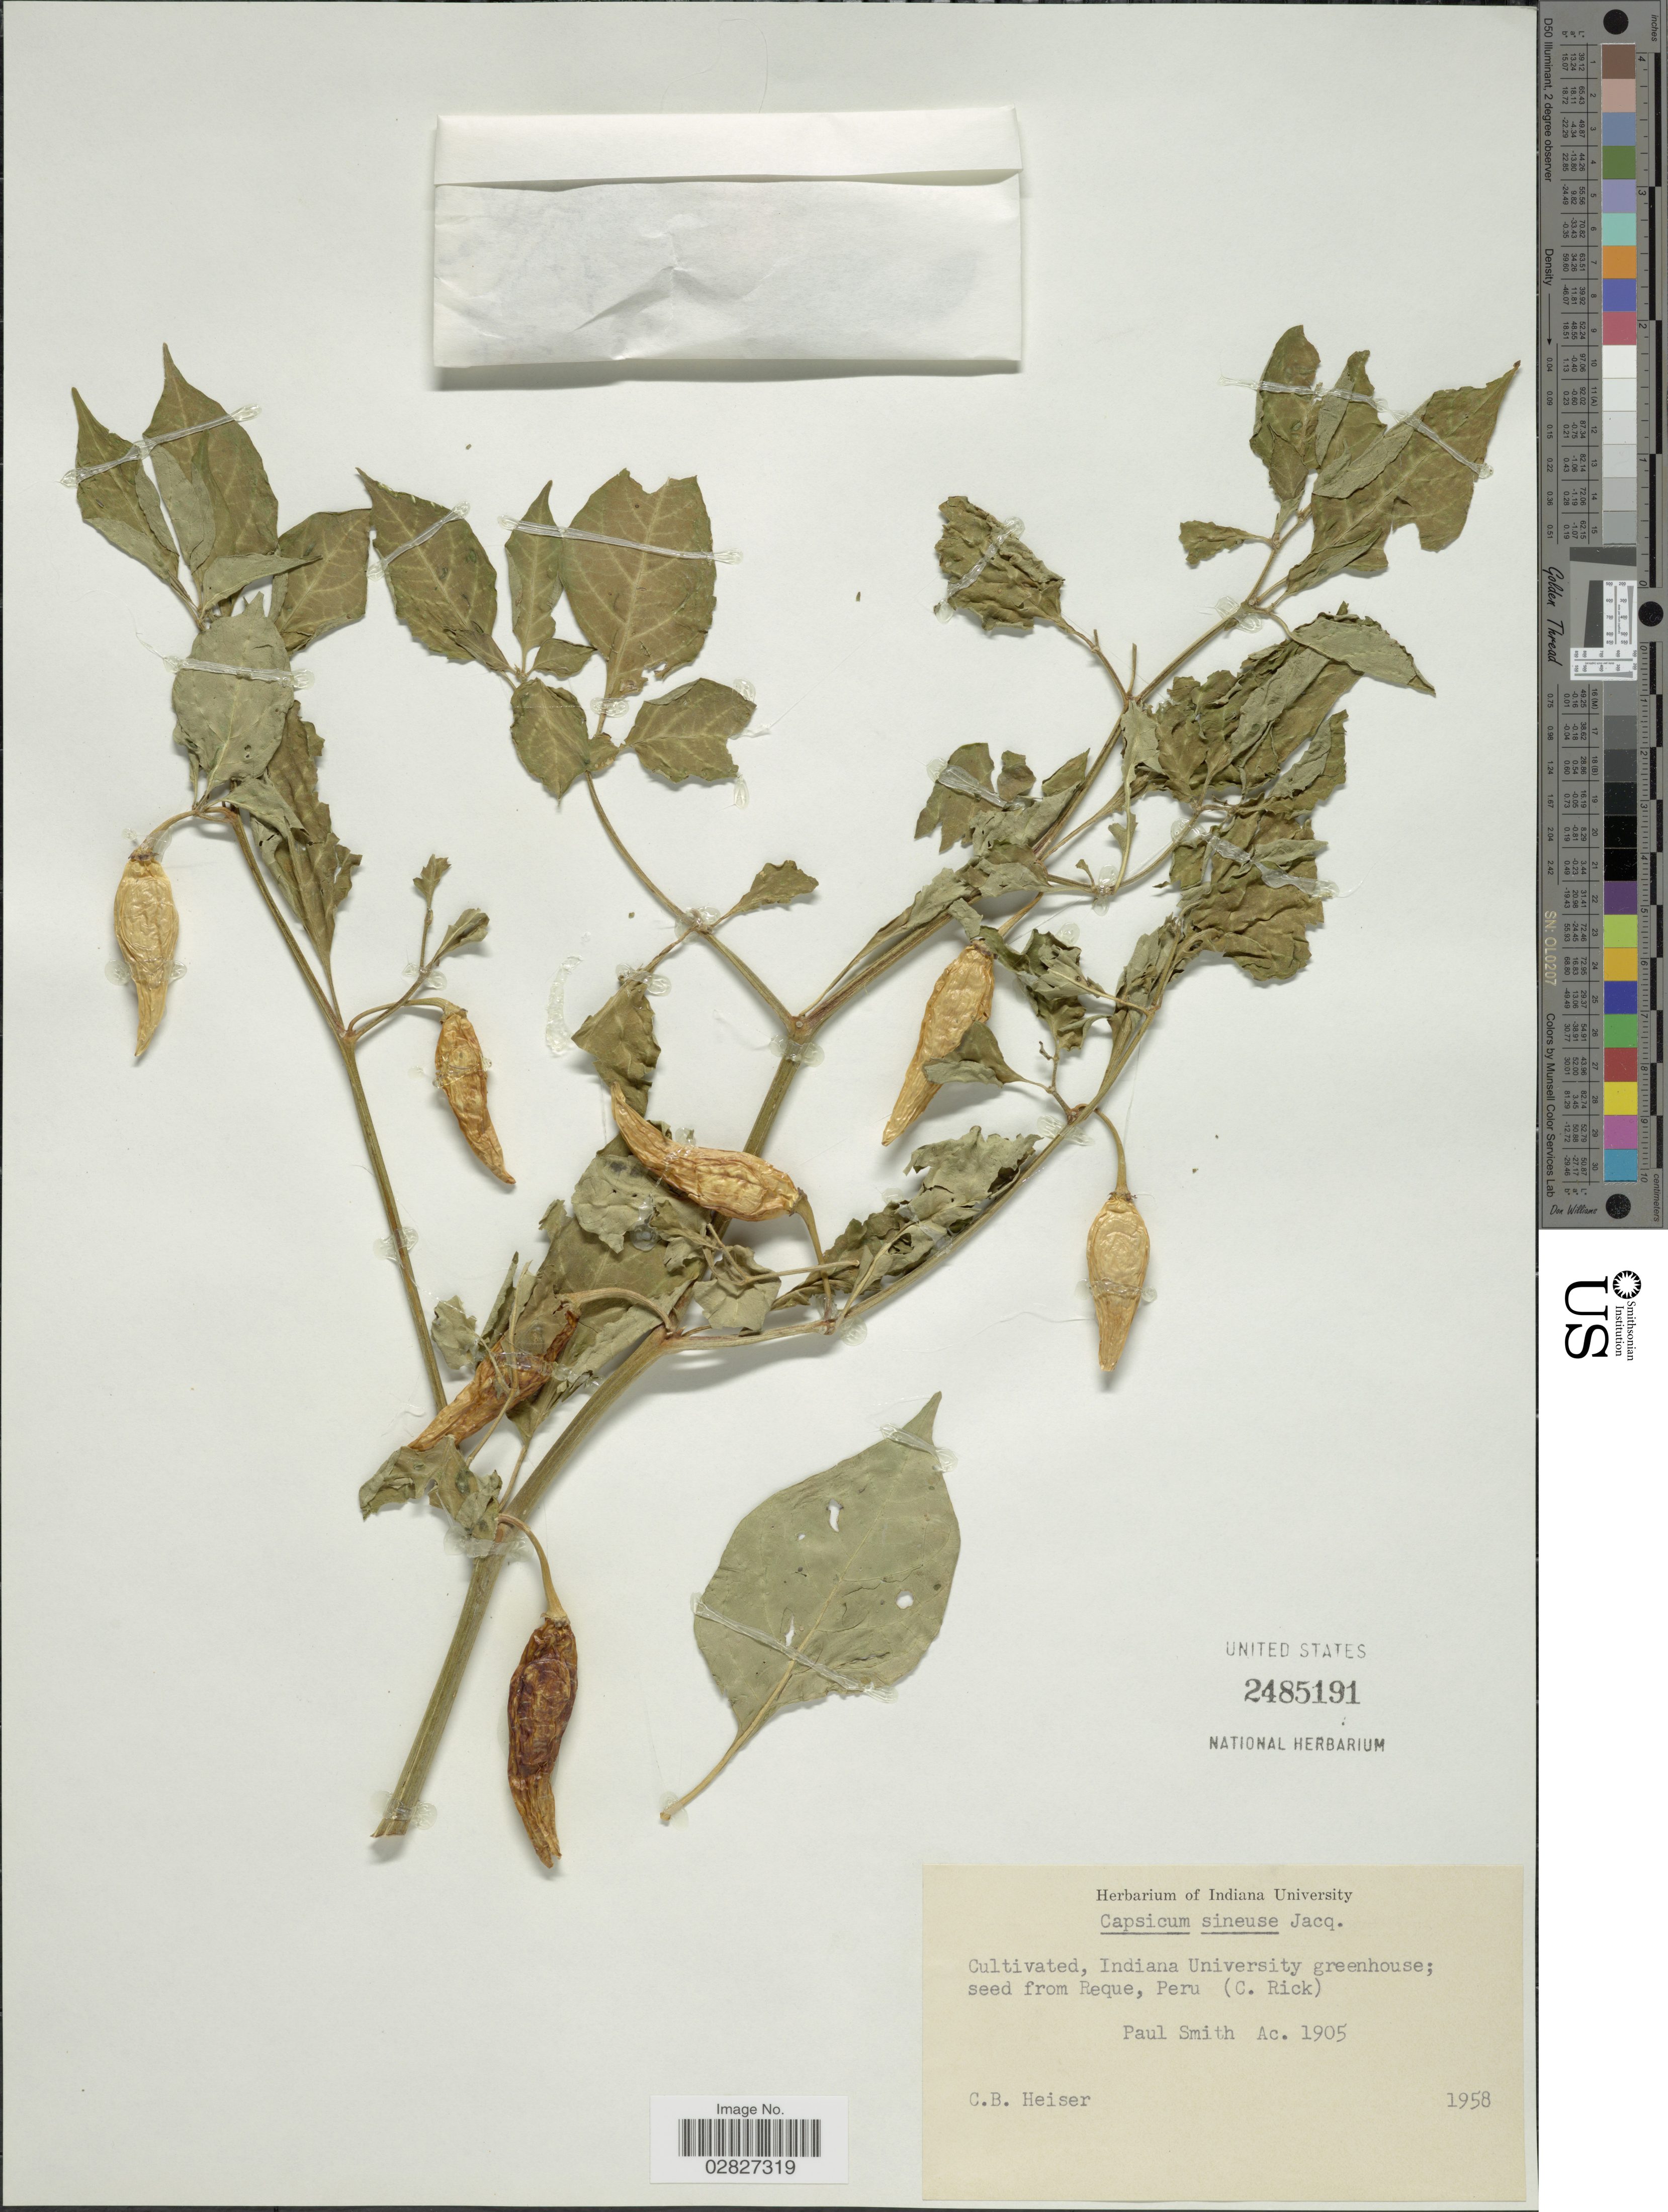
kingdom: Plantae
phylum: Tracheophyta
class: Magnoliopsida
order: Solanales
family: Solanaceae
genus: Capsicum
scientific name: Capsicum sinense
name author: Jacq.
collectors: C. B. Heiser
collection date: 1958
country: United States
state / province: Indiana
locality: Cultivated Indiana University greenhouse.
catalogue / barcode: US 2485191